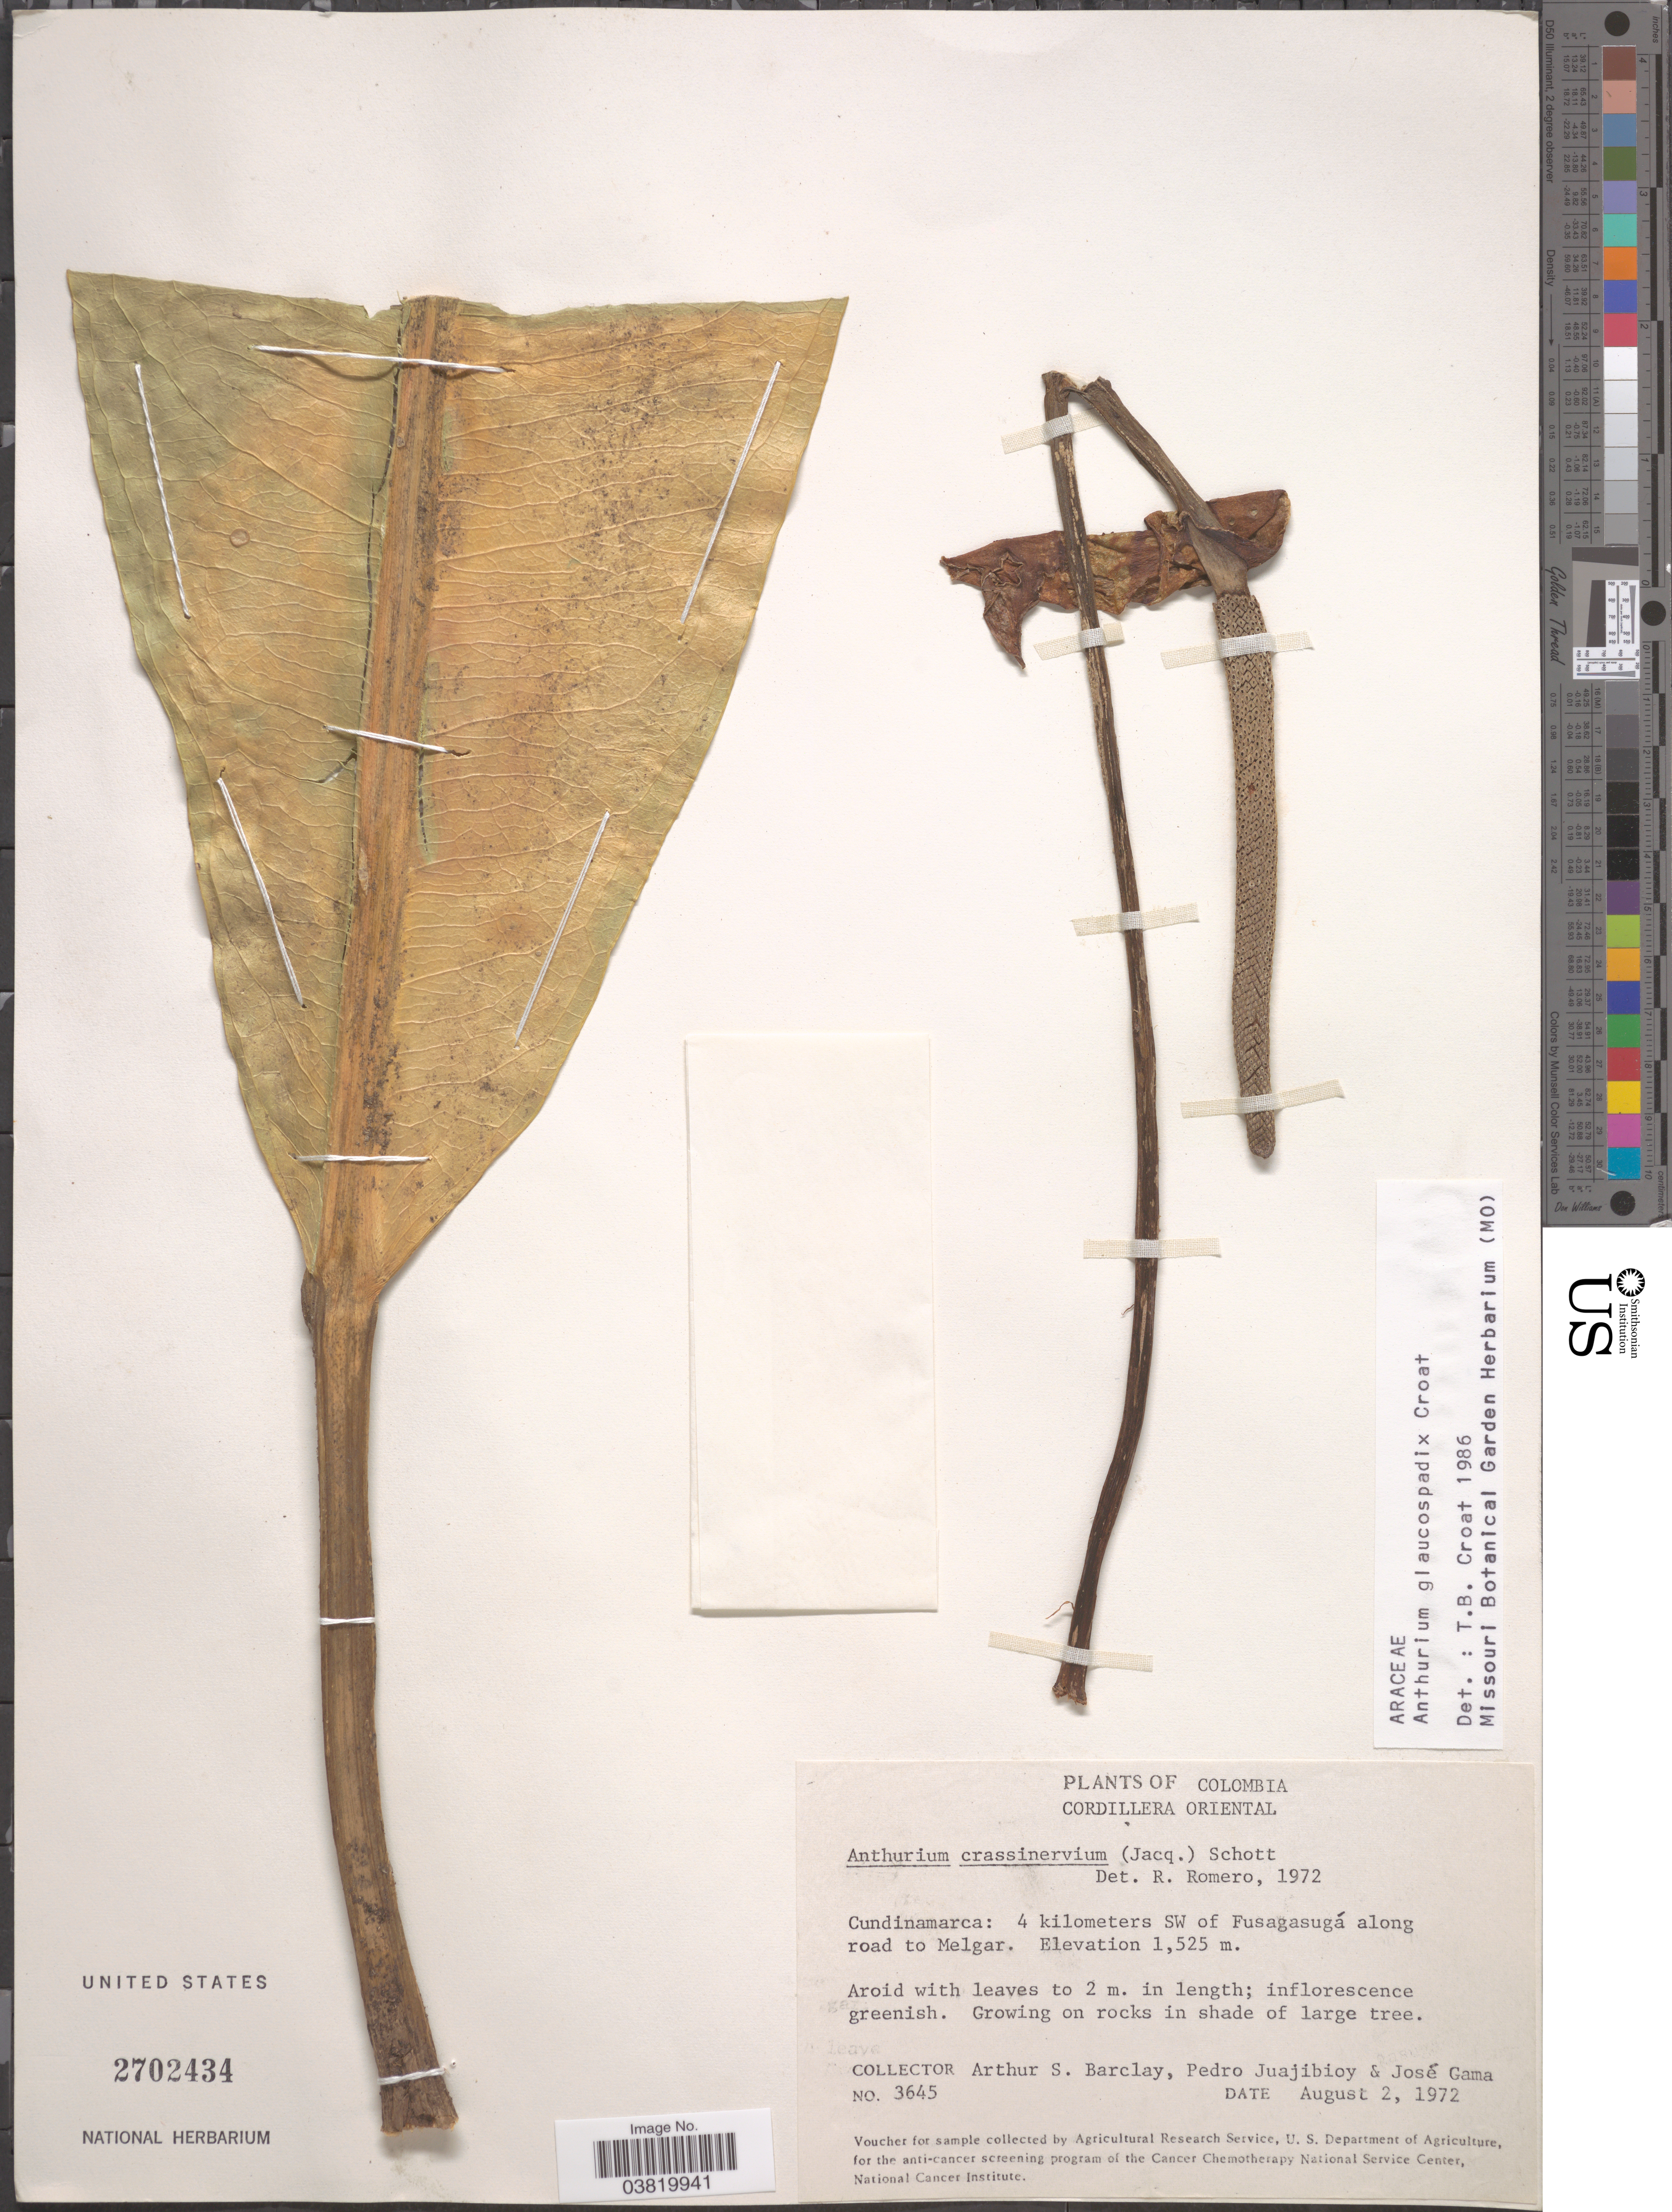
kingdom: Plantae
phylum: Tracheophyta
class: Liliopsida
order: Alismatales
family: Araceae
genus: Anthurium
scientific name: Anthurium glaucospadix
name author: Croat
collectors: A. S. Barclay, P. Juajibioy & J. Gama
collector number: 3645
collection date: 1972-08-02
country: Colombia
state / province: Cundinamarca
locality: Cordillera Oriental. 4 kilometers SW of Fusagasugá along road to Melgar.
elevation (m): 1525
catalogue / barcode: US 2702434